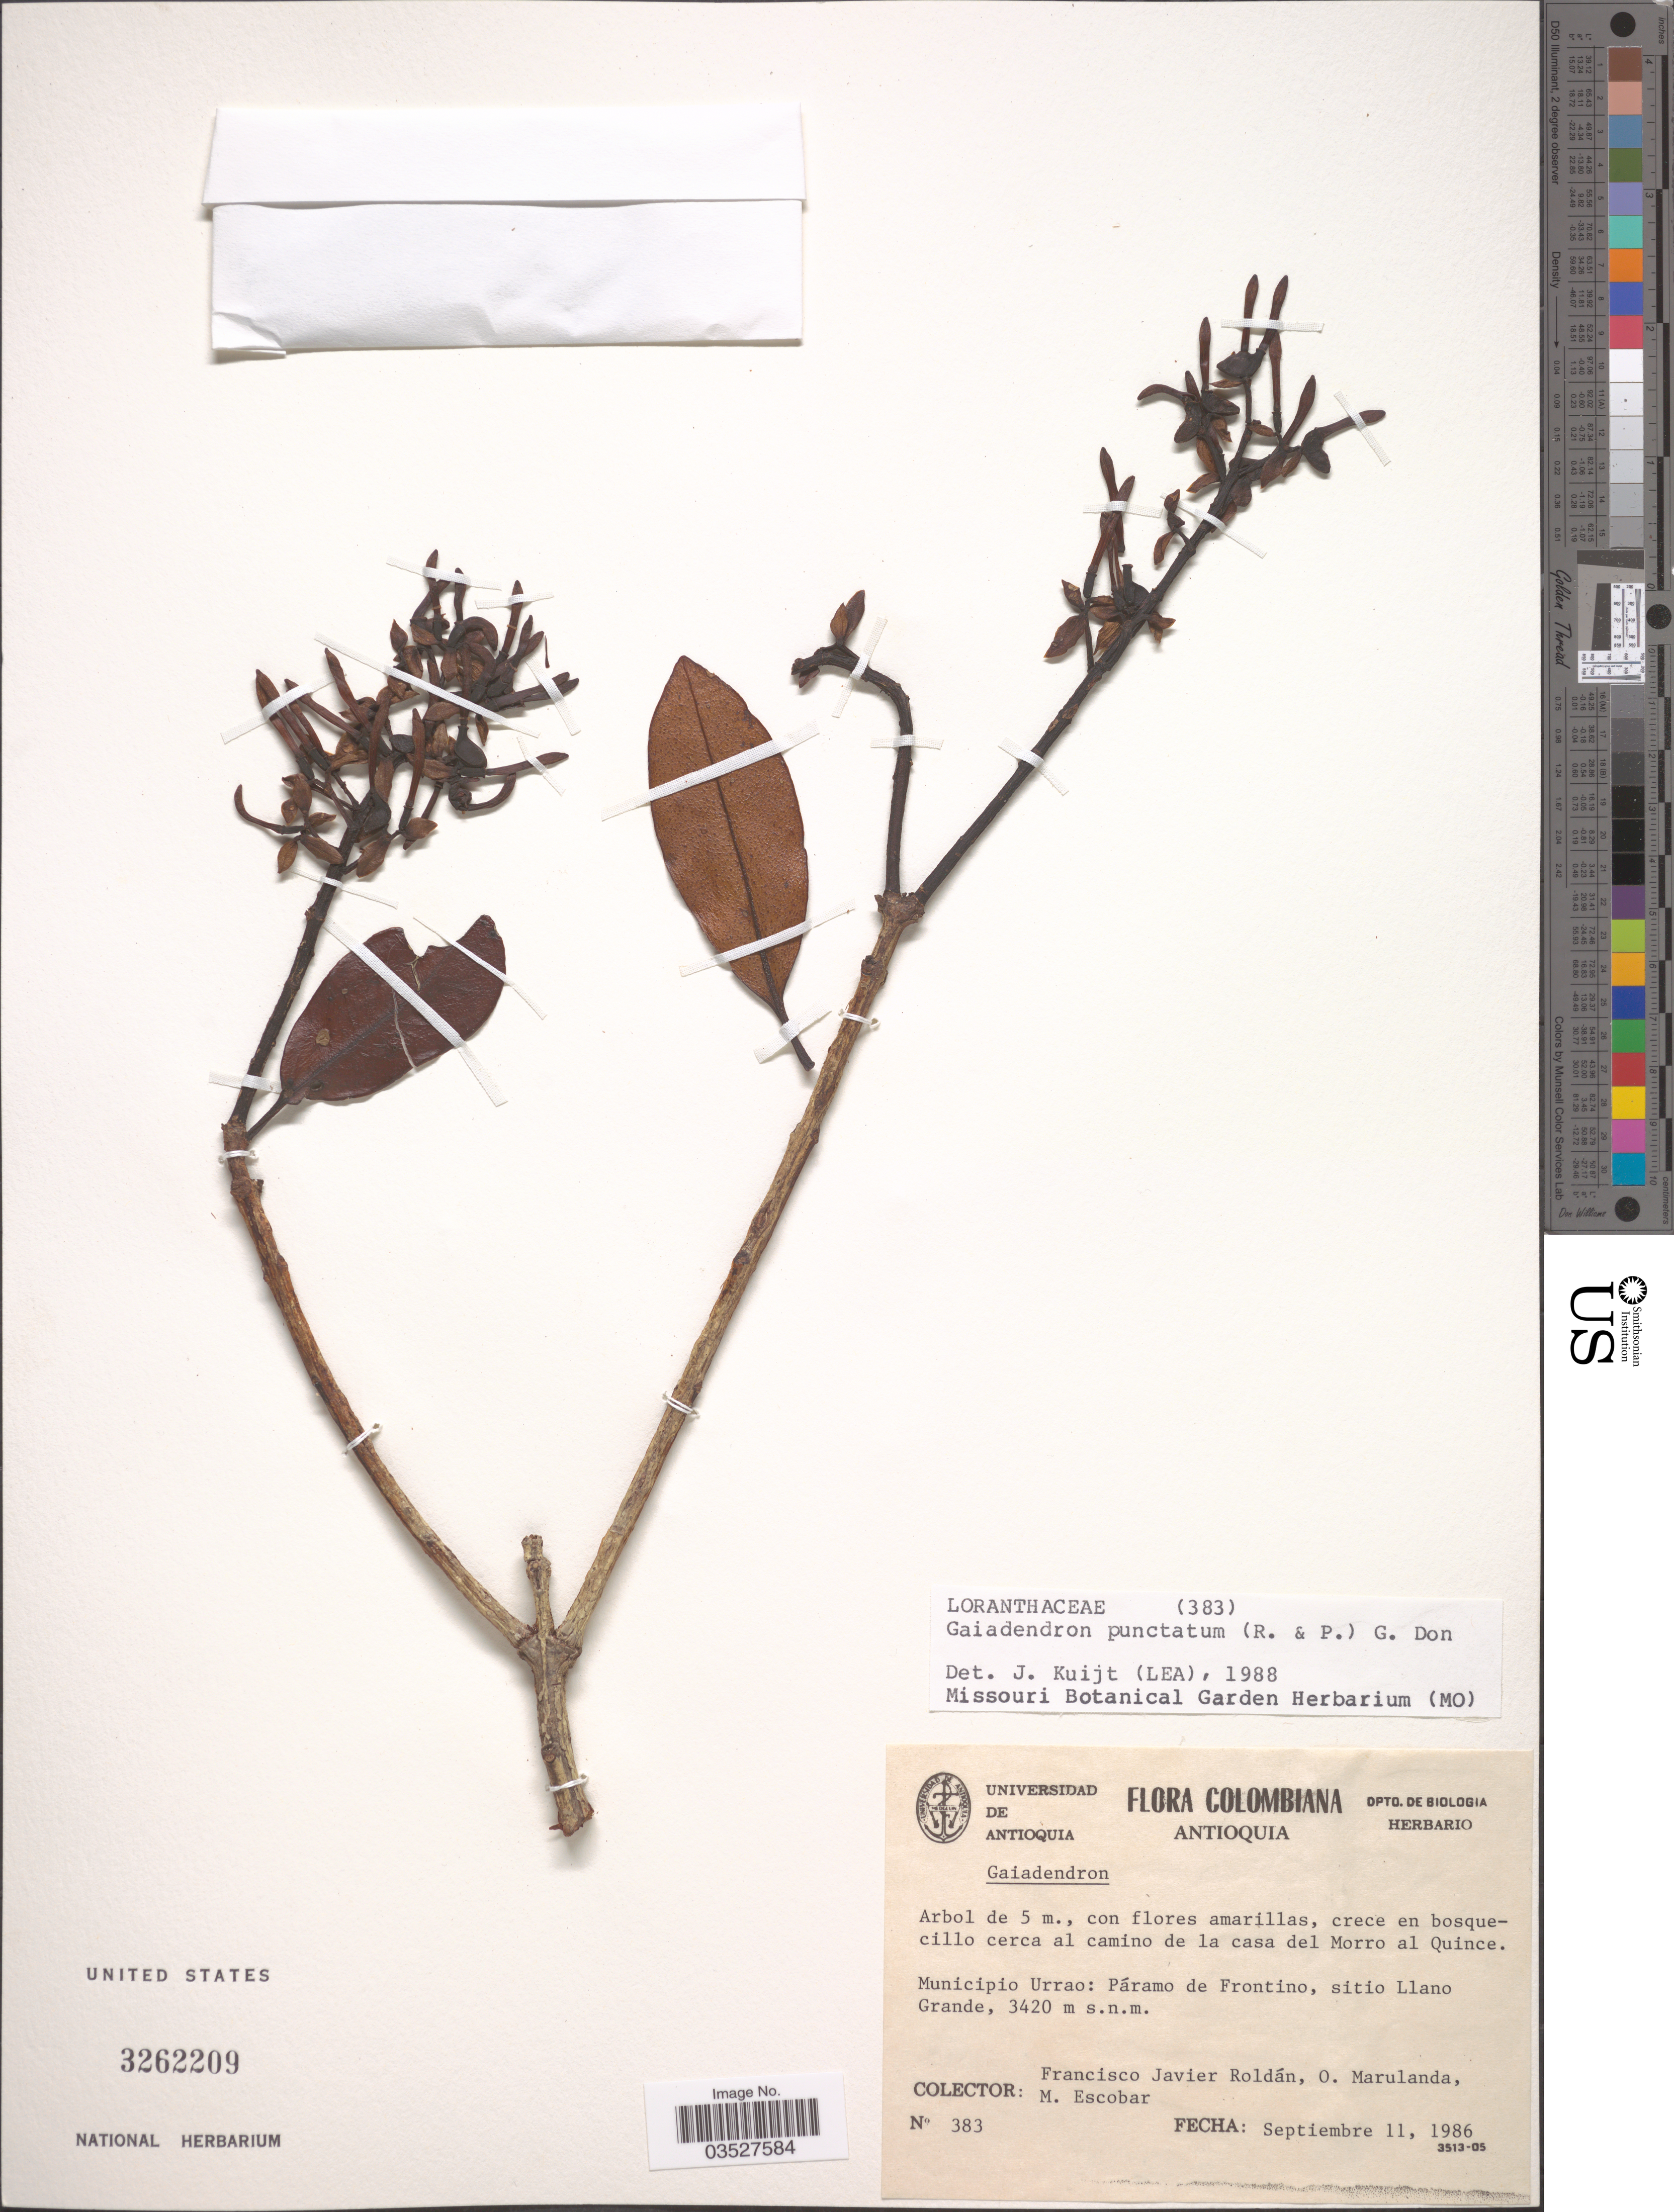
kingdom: Plantae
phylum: Tracheophyta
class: Magnoliopsida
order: Santalales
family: Loranthaceae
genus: Gaiadendron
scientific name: Gaiadendron punctatum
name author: (Ruiz & Pav.) G. Don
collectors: F. J. Roldán, O. Marulanda & M. Escobar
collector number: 383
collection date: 1986-09-11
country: Colombia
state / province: Antioquia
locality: Municipio Urrao: Páramo de Frontino, sitio LLano Grande.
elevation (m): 3420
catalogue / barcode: US 3262209